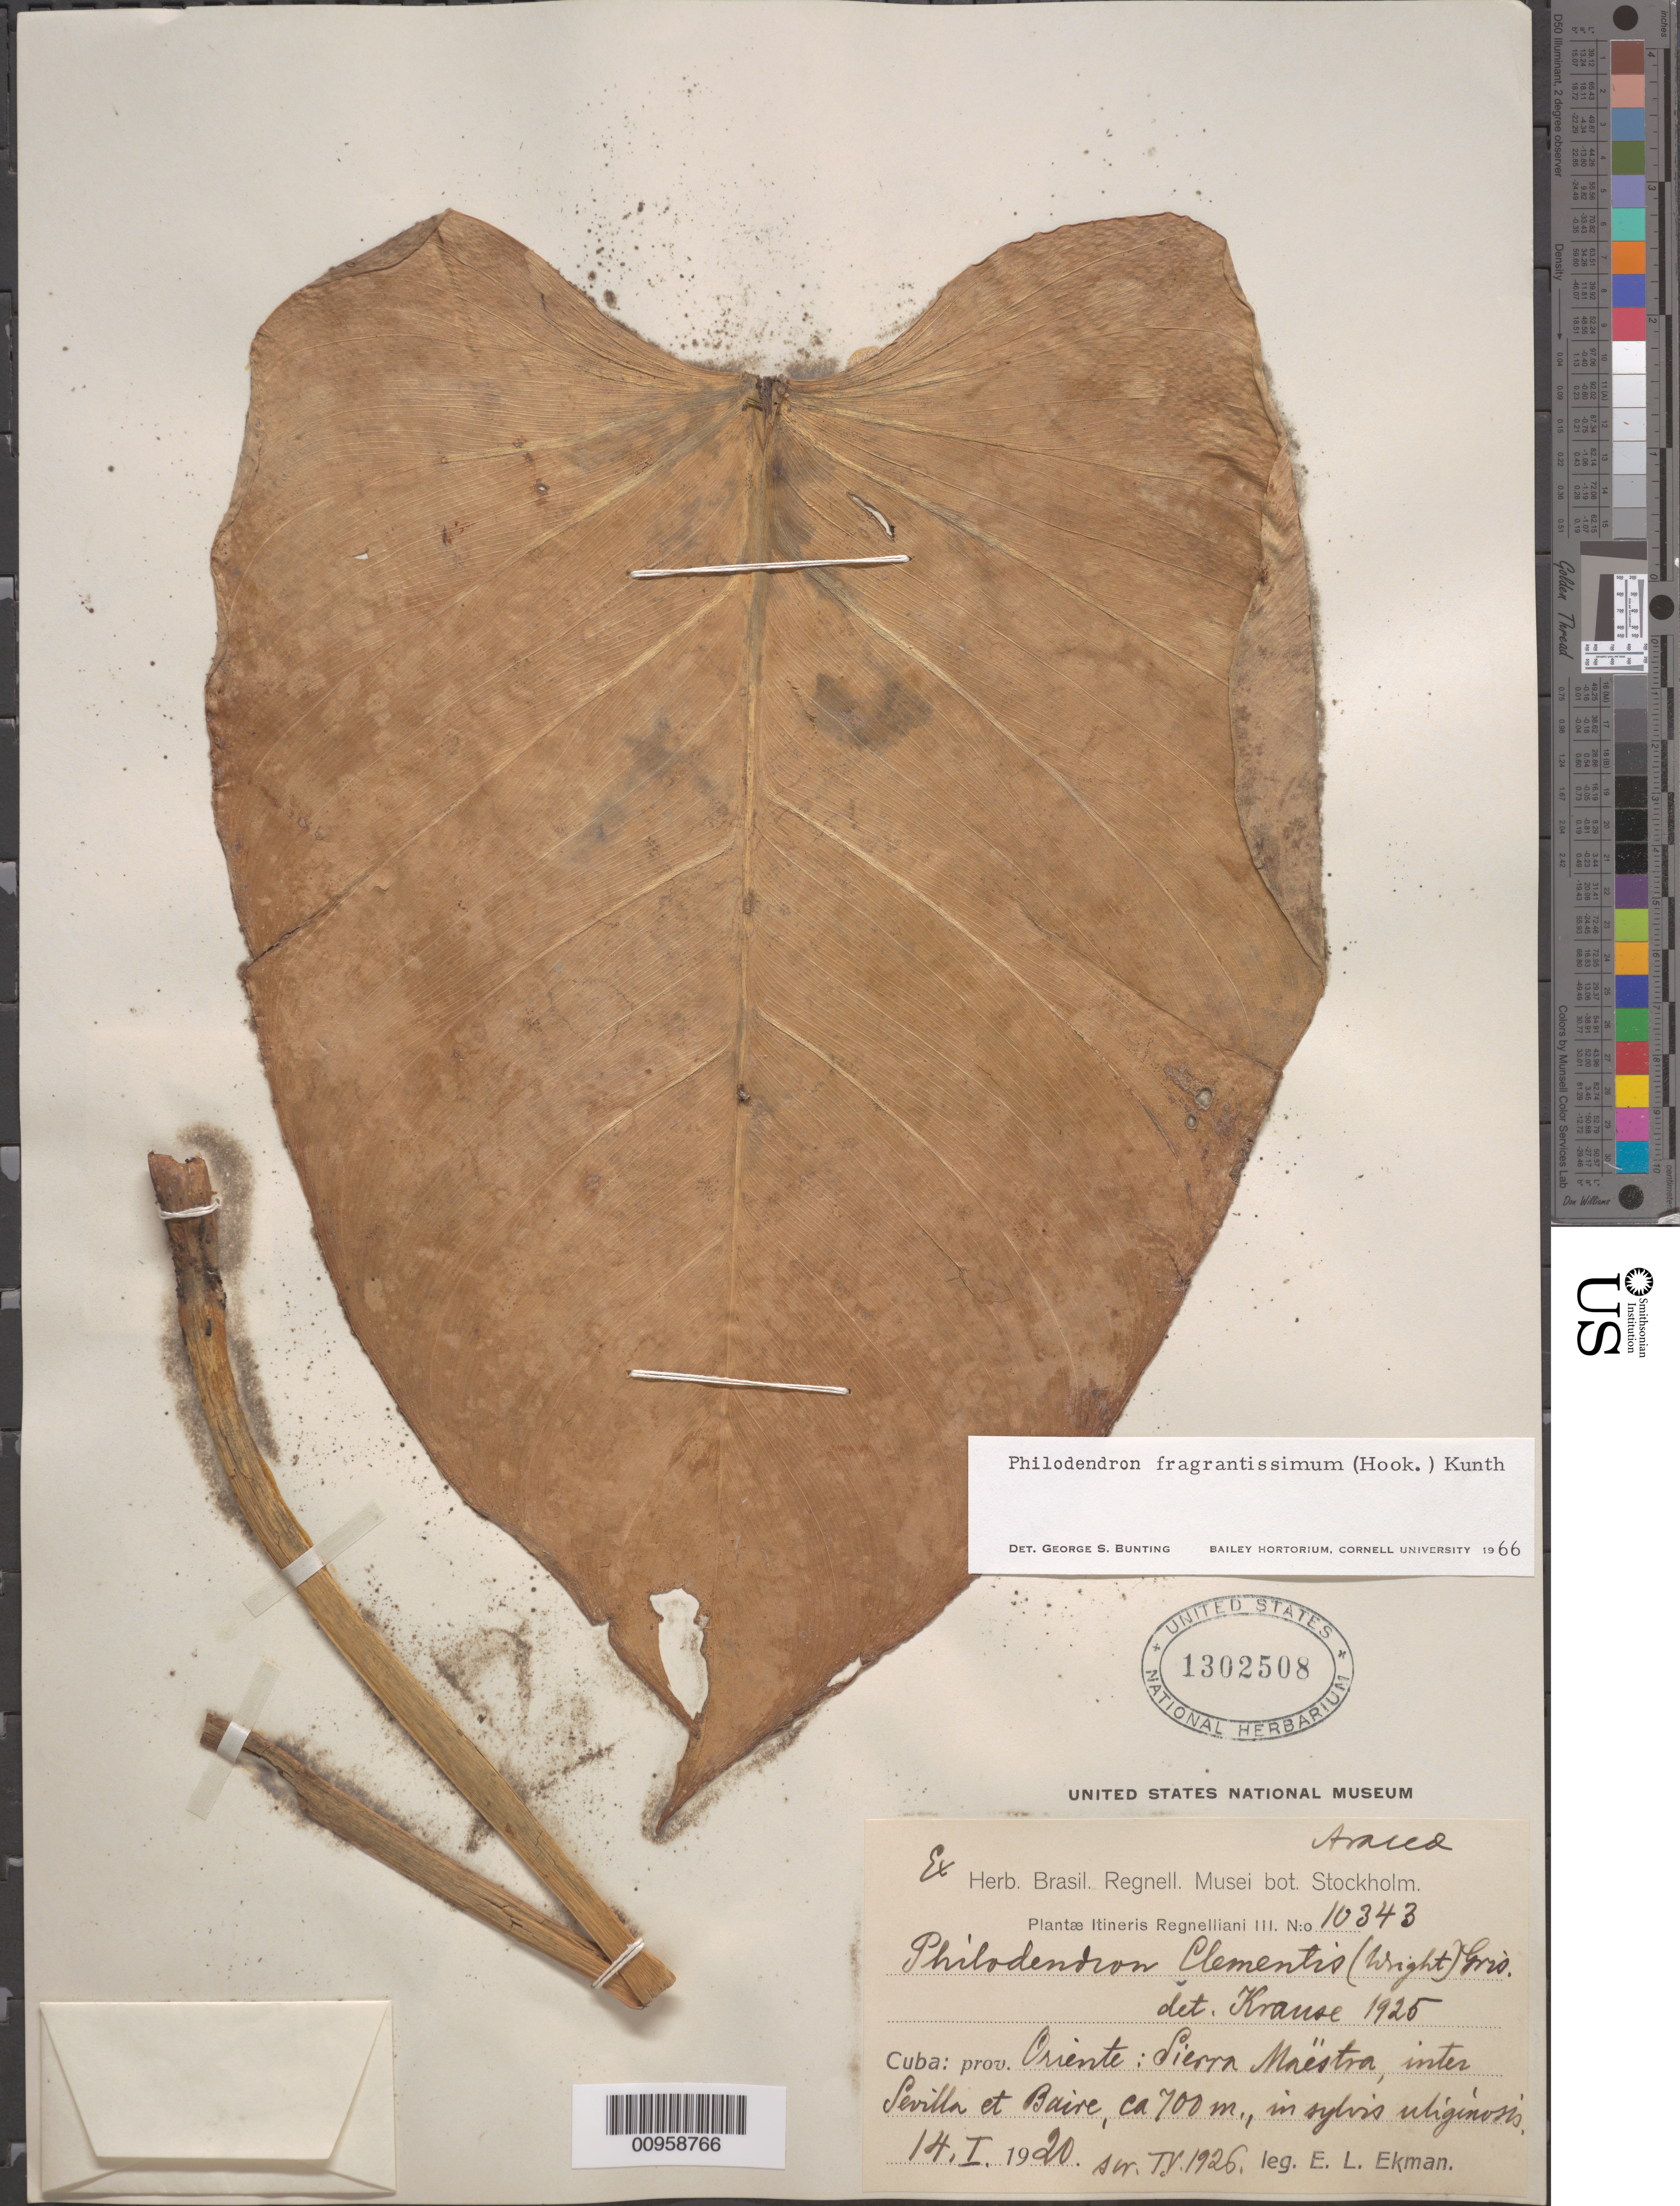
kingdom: Plantae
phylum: Tracheophyta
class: Liliopsida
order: Alismatales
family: Araceae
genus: Philodendron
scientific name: Philodendron fragrantissimum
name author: (G. Don) Kunth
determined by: Bunting, G. S.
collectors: E. L. Ekman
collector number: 10343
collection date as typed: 14 Jan 1920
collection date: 1920-01-14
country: Cuba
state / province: Oriente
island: Cuba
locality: Sierra Maëstra, inter Sevilla et Baire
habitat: In sylvis "uliginosis"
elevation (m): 700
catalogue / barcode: US 1302508